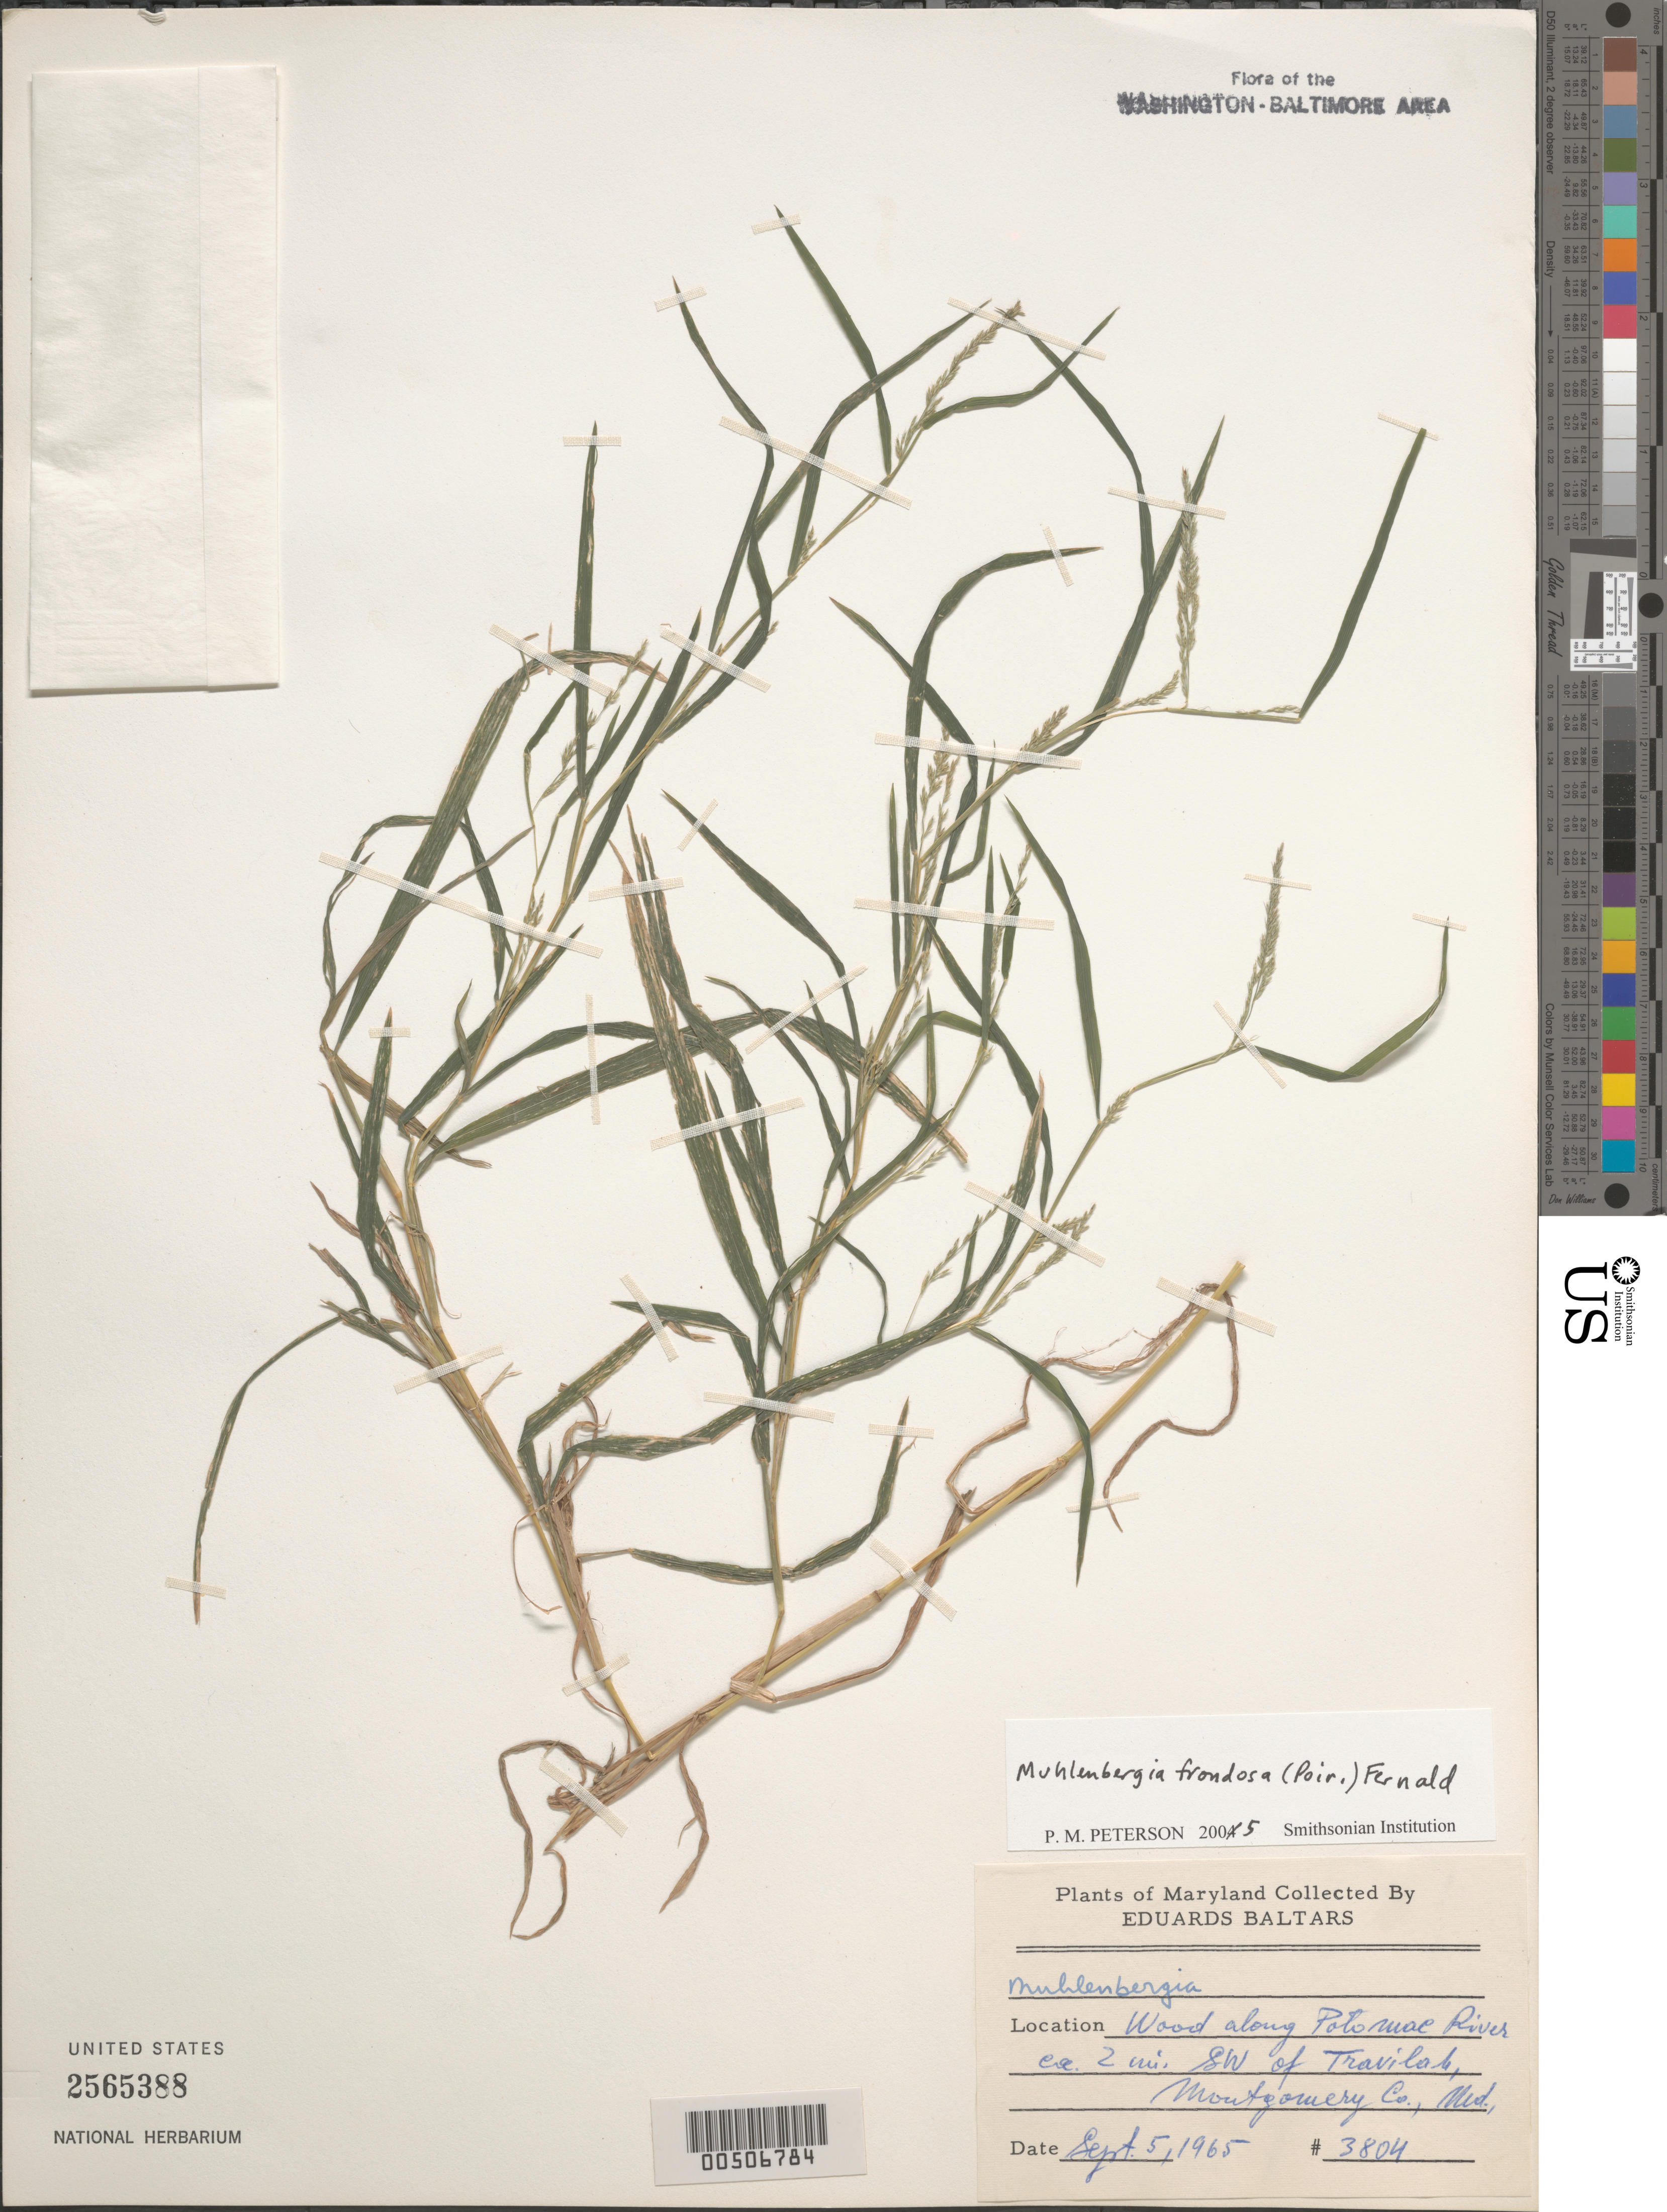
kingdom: Plantae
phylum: Tracheophyta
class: Liliopsida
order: Poales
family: Poaceae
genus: Muhlenbergia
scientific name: Muhlenbergia frondosa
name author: (Poir.) Fernald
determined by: Peterson, Paul M., (BOT), Smithsonian Institution - National Museum of Natural History (UNITED STATES)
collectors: E. Baltars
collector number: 3804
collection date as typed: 05 Sep 1965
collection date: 1965-09-05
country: United States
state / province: Maryland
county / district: Montgomery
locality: Along Potomac River, SW of Travilah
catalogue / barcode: US 2565388